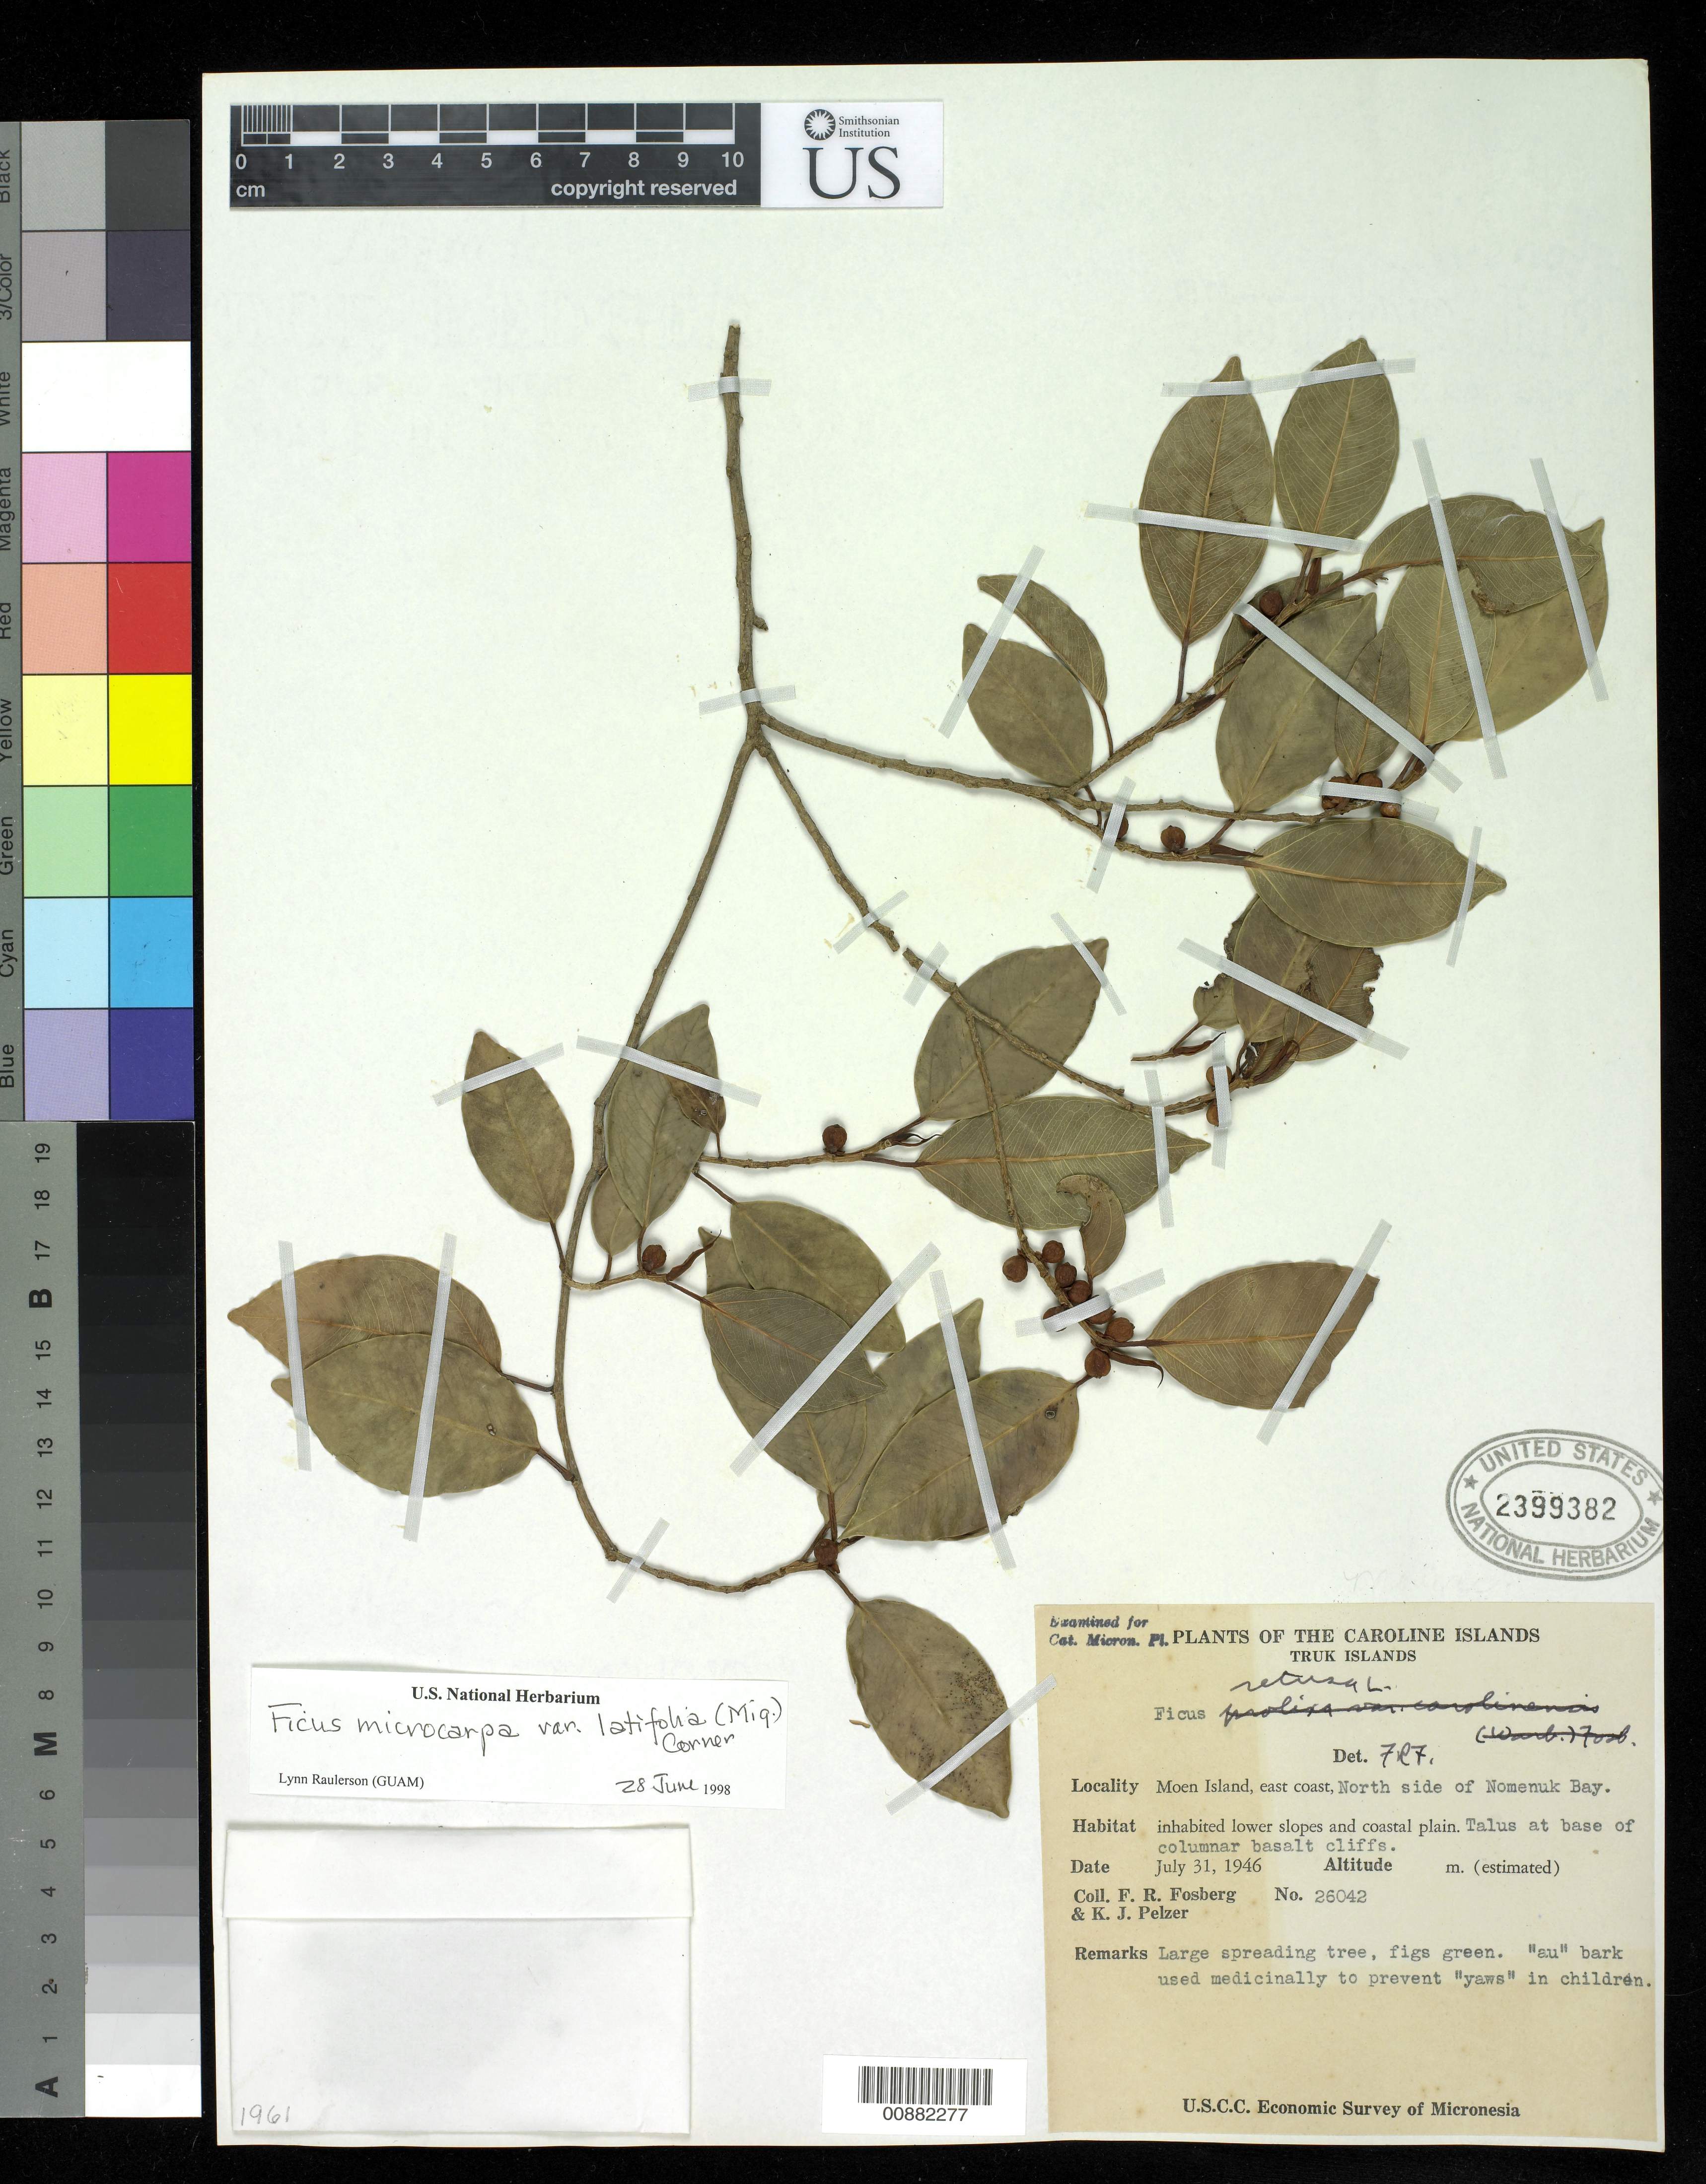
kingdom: Plantae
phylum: Tracheophyta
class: Magnoliopsida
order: Rosales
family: Moraceae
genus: Ficus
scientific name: Ficus microcarpa var. latifolia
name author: (Miq.) Corner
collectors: F. R. Fosberg & K. J. Pelzer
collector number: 26042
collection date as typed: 31 Jul 1946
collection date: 1946-07-31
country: Micronesia, Federated States of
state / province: Truk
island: Moen [Wono]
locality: east coast, North side of Nomenuk Bay.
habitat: Talus at base of columnar basalt cliffs. Inhabited lower slopes and coastal plain.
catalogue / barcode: US 2399382